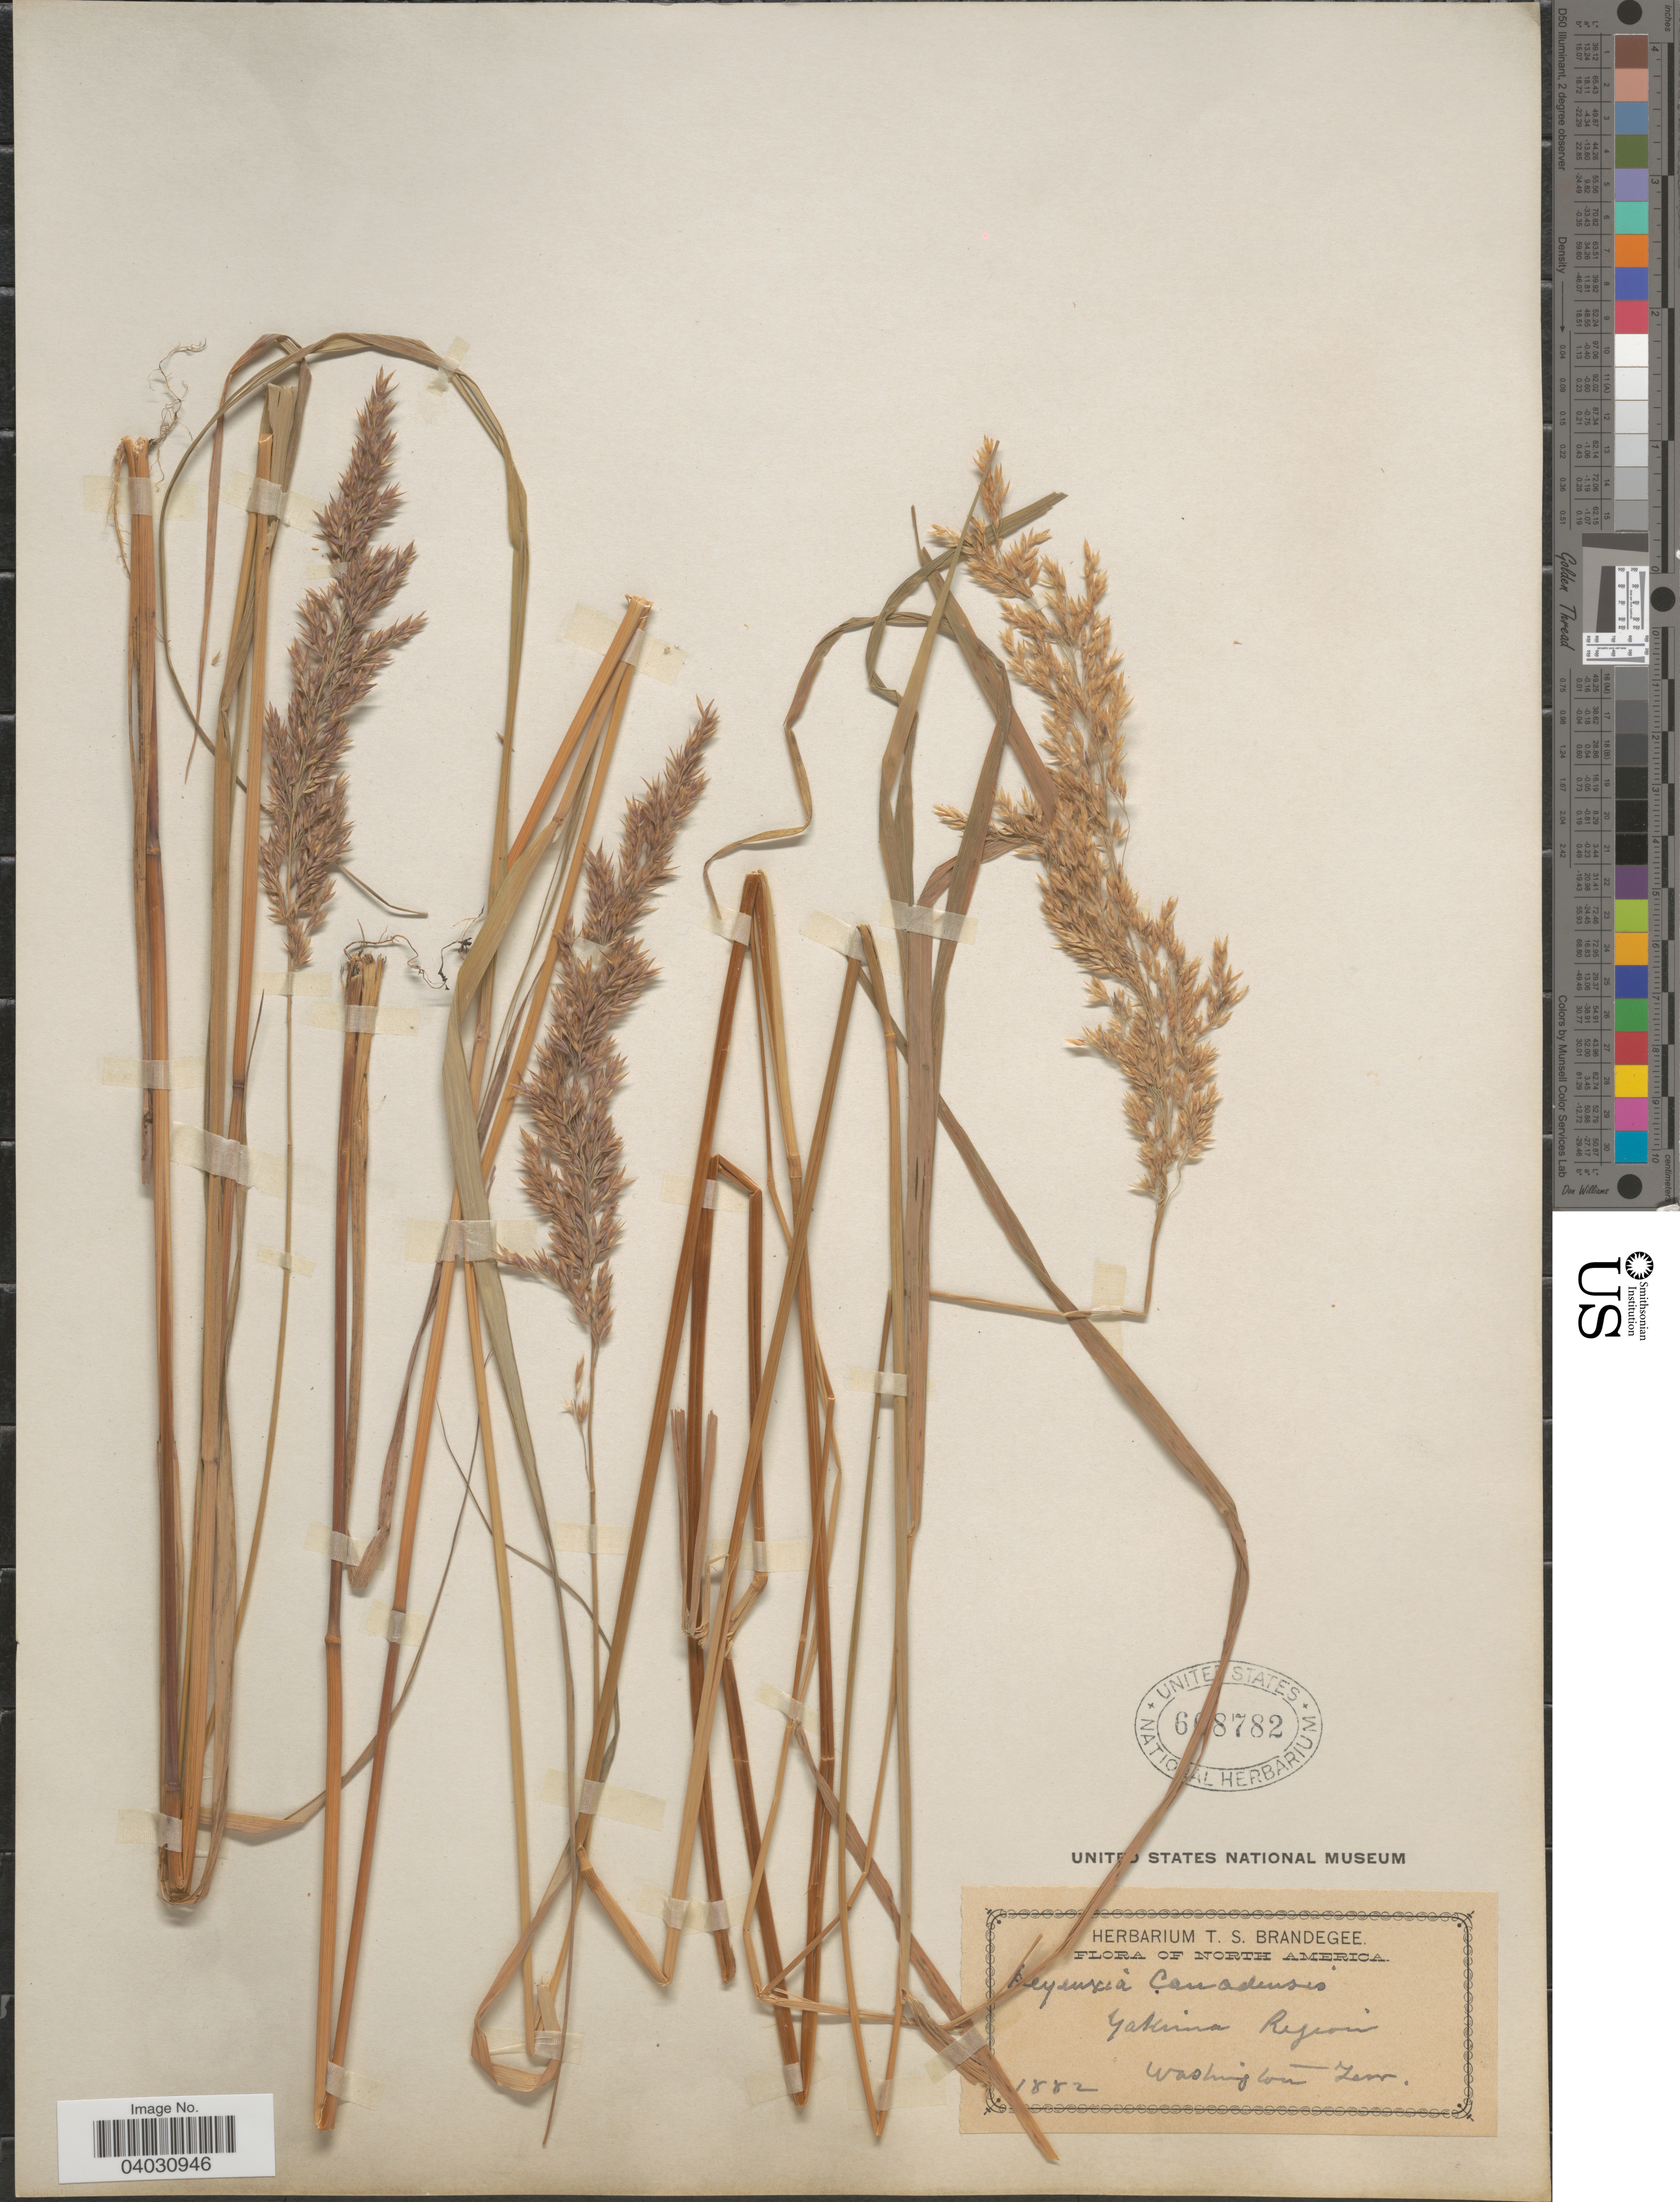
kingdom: Plantae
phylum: Tracheophyta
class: Liliopsida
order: Poales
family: Poaceae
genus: Calamagrostis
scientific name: Calamagrostis sp.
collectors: ex herb. of T. S. Brandegee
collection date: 1882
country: United States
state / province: Washington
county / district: Yakima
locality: Yakima Region.